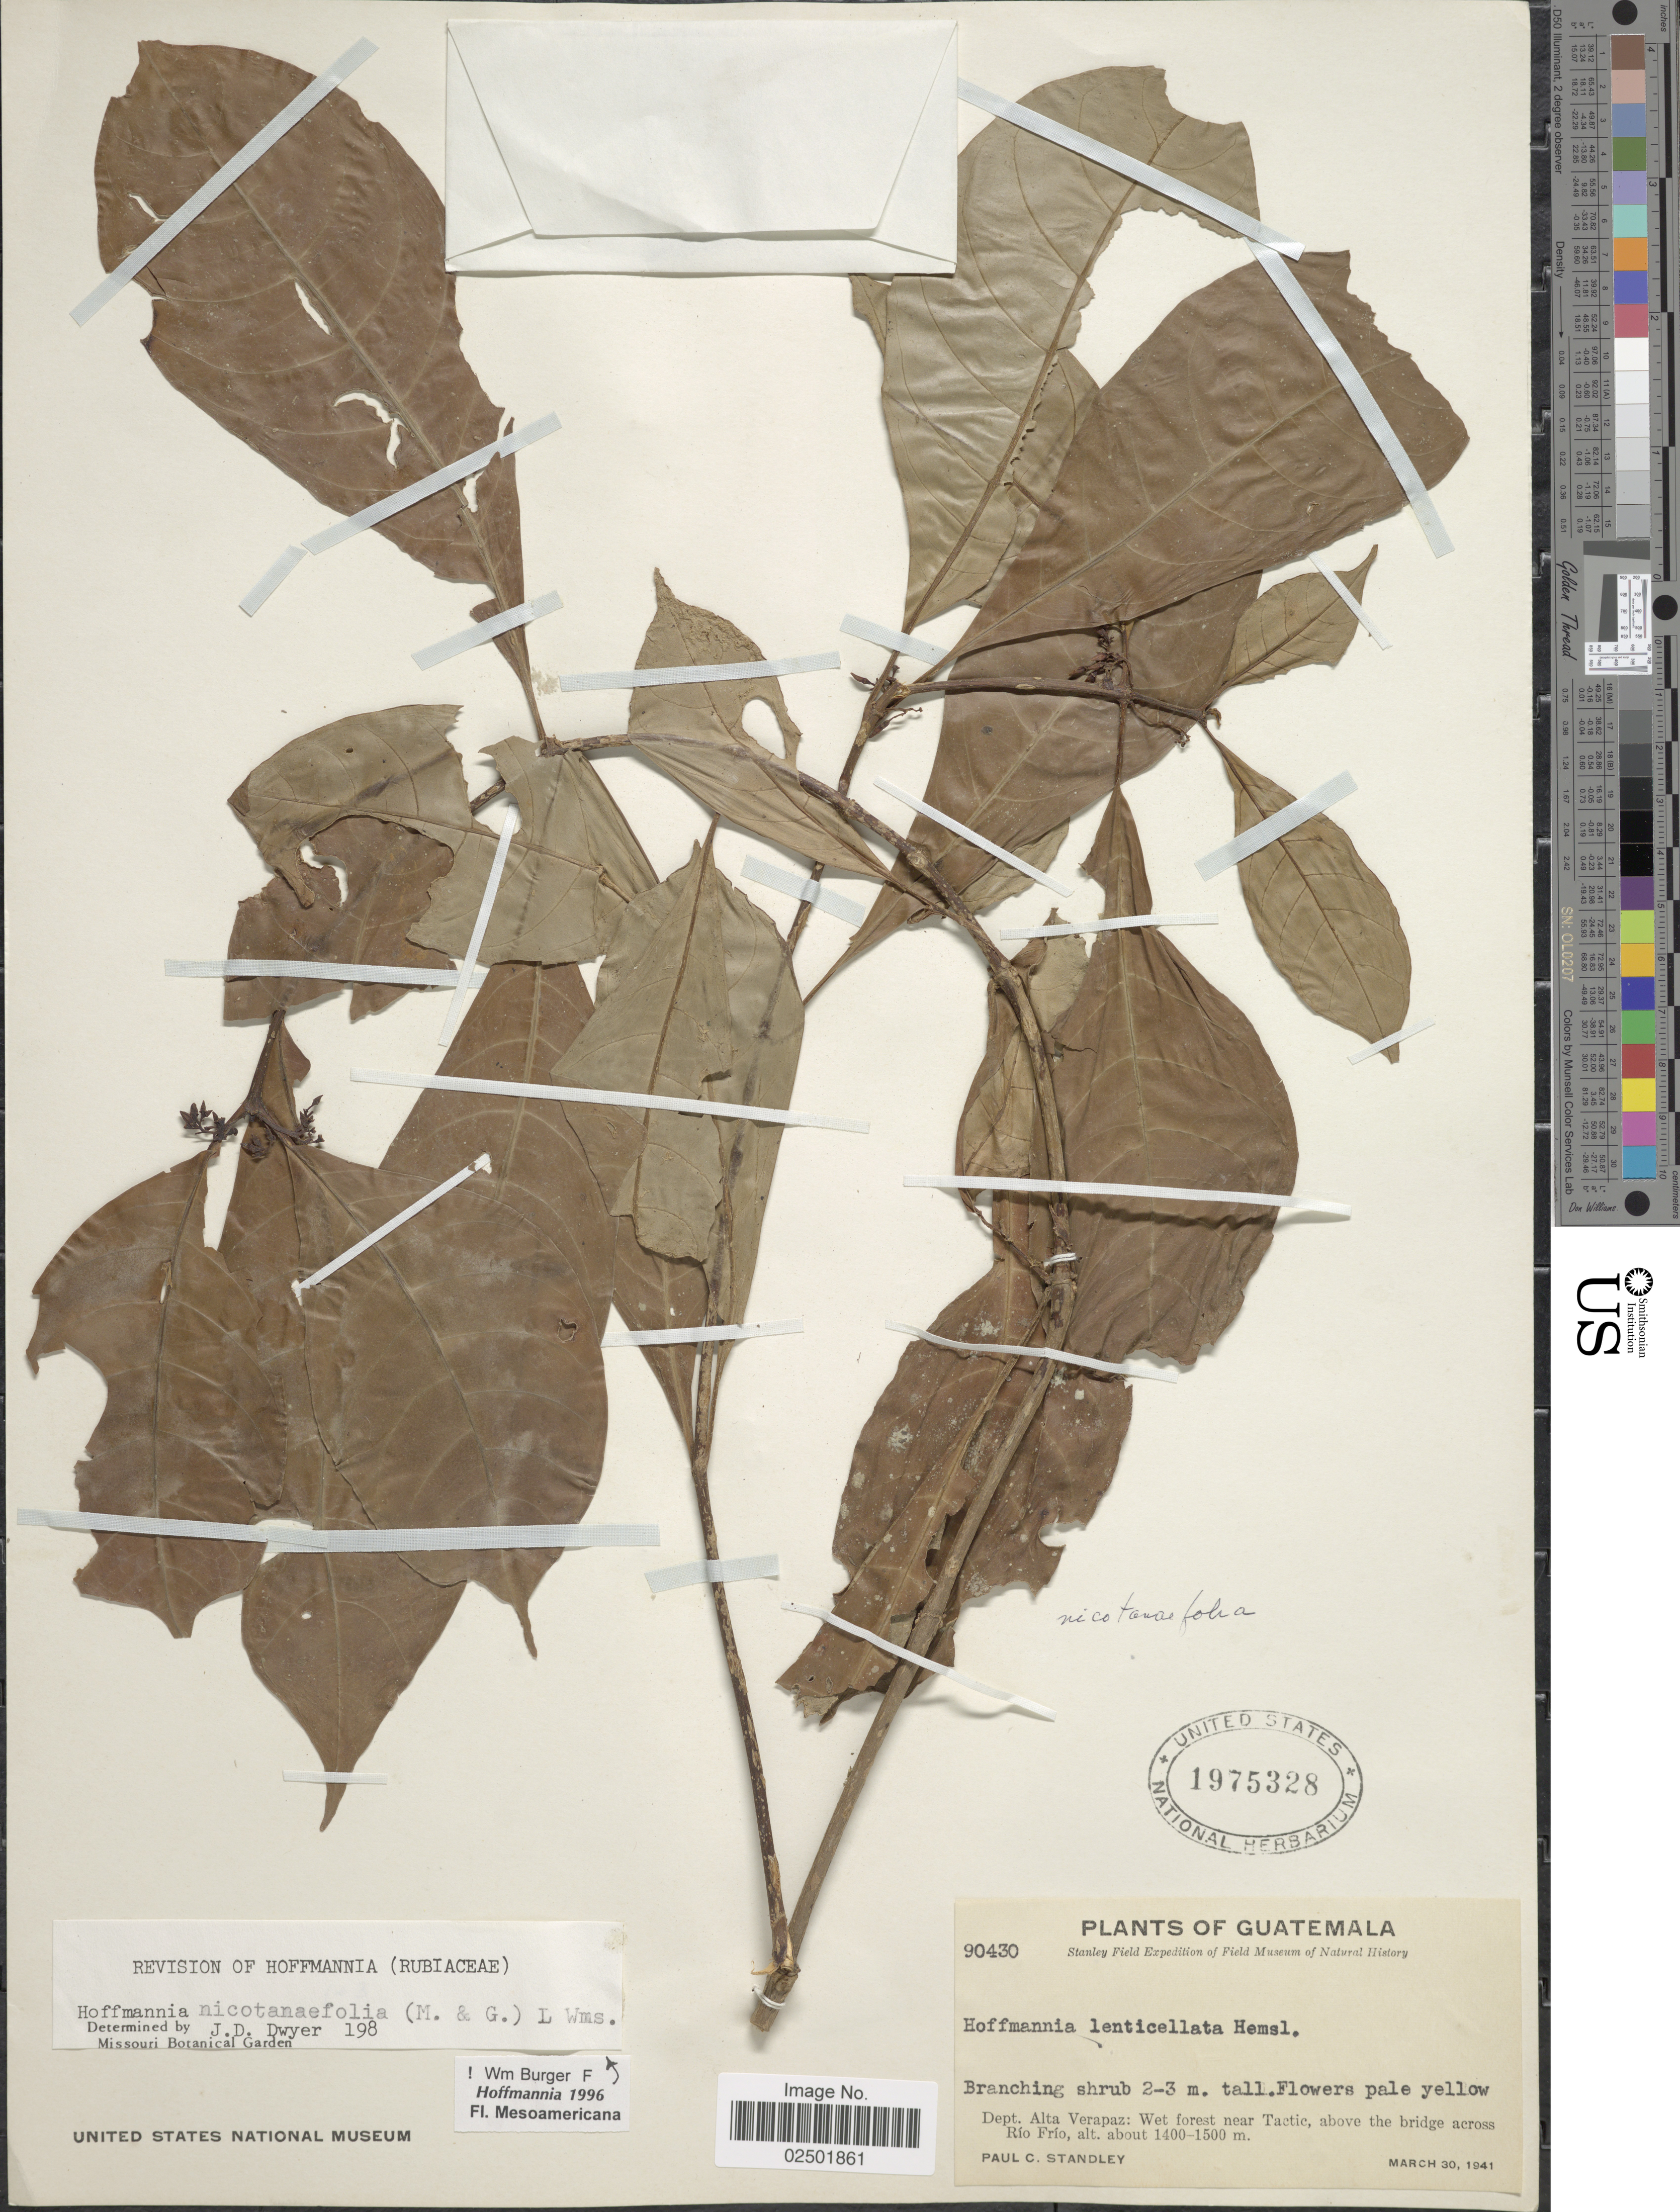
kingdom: Plantae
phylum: Tracheophyta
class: Magnoliopsida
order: Gentianales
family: Rubiaceae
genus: Hoffmannia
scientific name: Hoffmannia nicotianifolia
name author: (M. Martens & Galeoti) L.O. Williams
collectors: P. C. Standley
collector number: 90430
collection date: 1941-03-30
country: Guatemala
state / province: Alta Verapaz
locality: Dept. Alta Verapaz: Wet forest near Tactic, above the bridge across Río Frío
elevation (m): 1400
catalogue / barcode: US 1975328